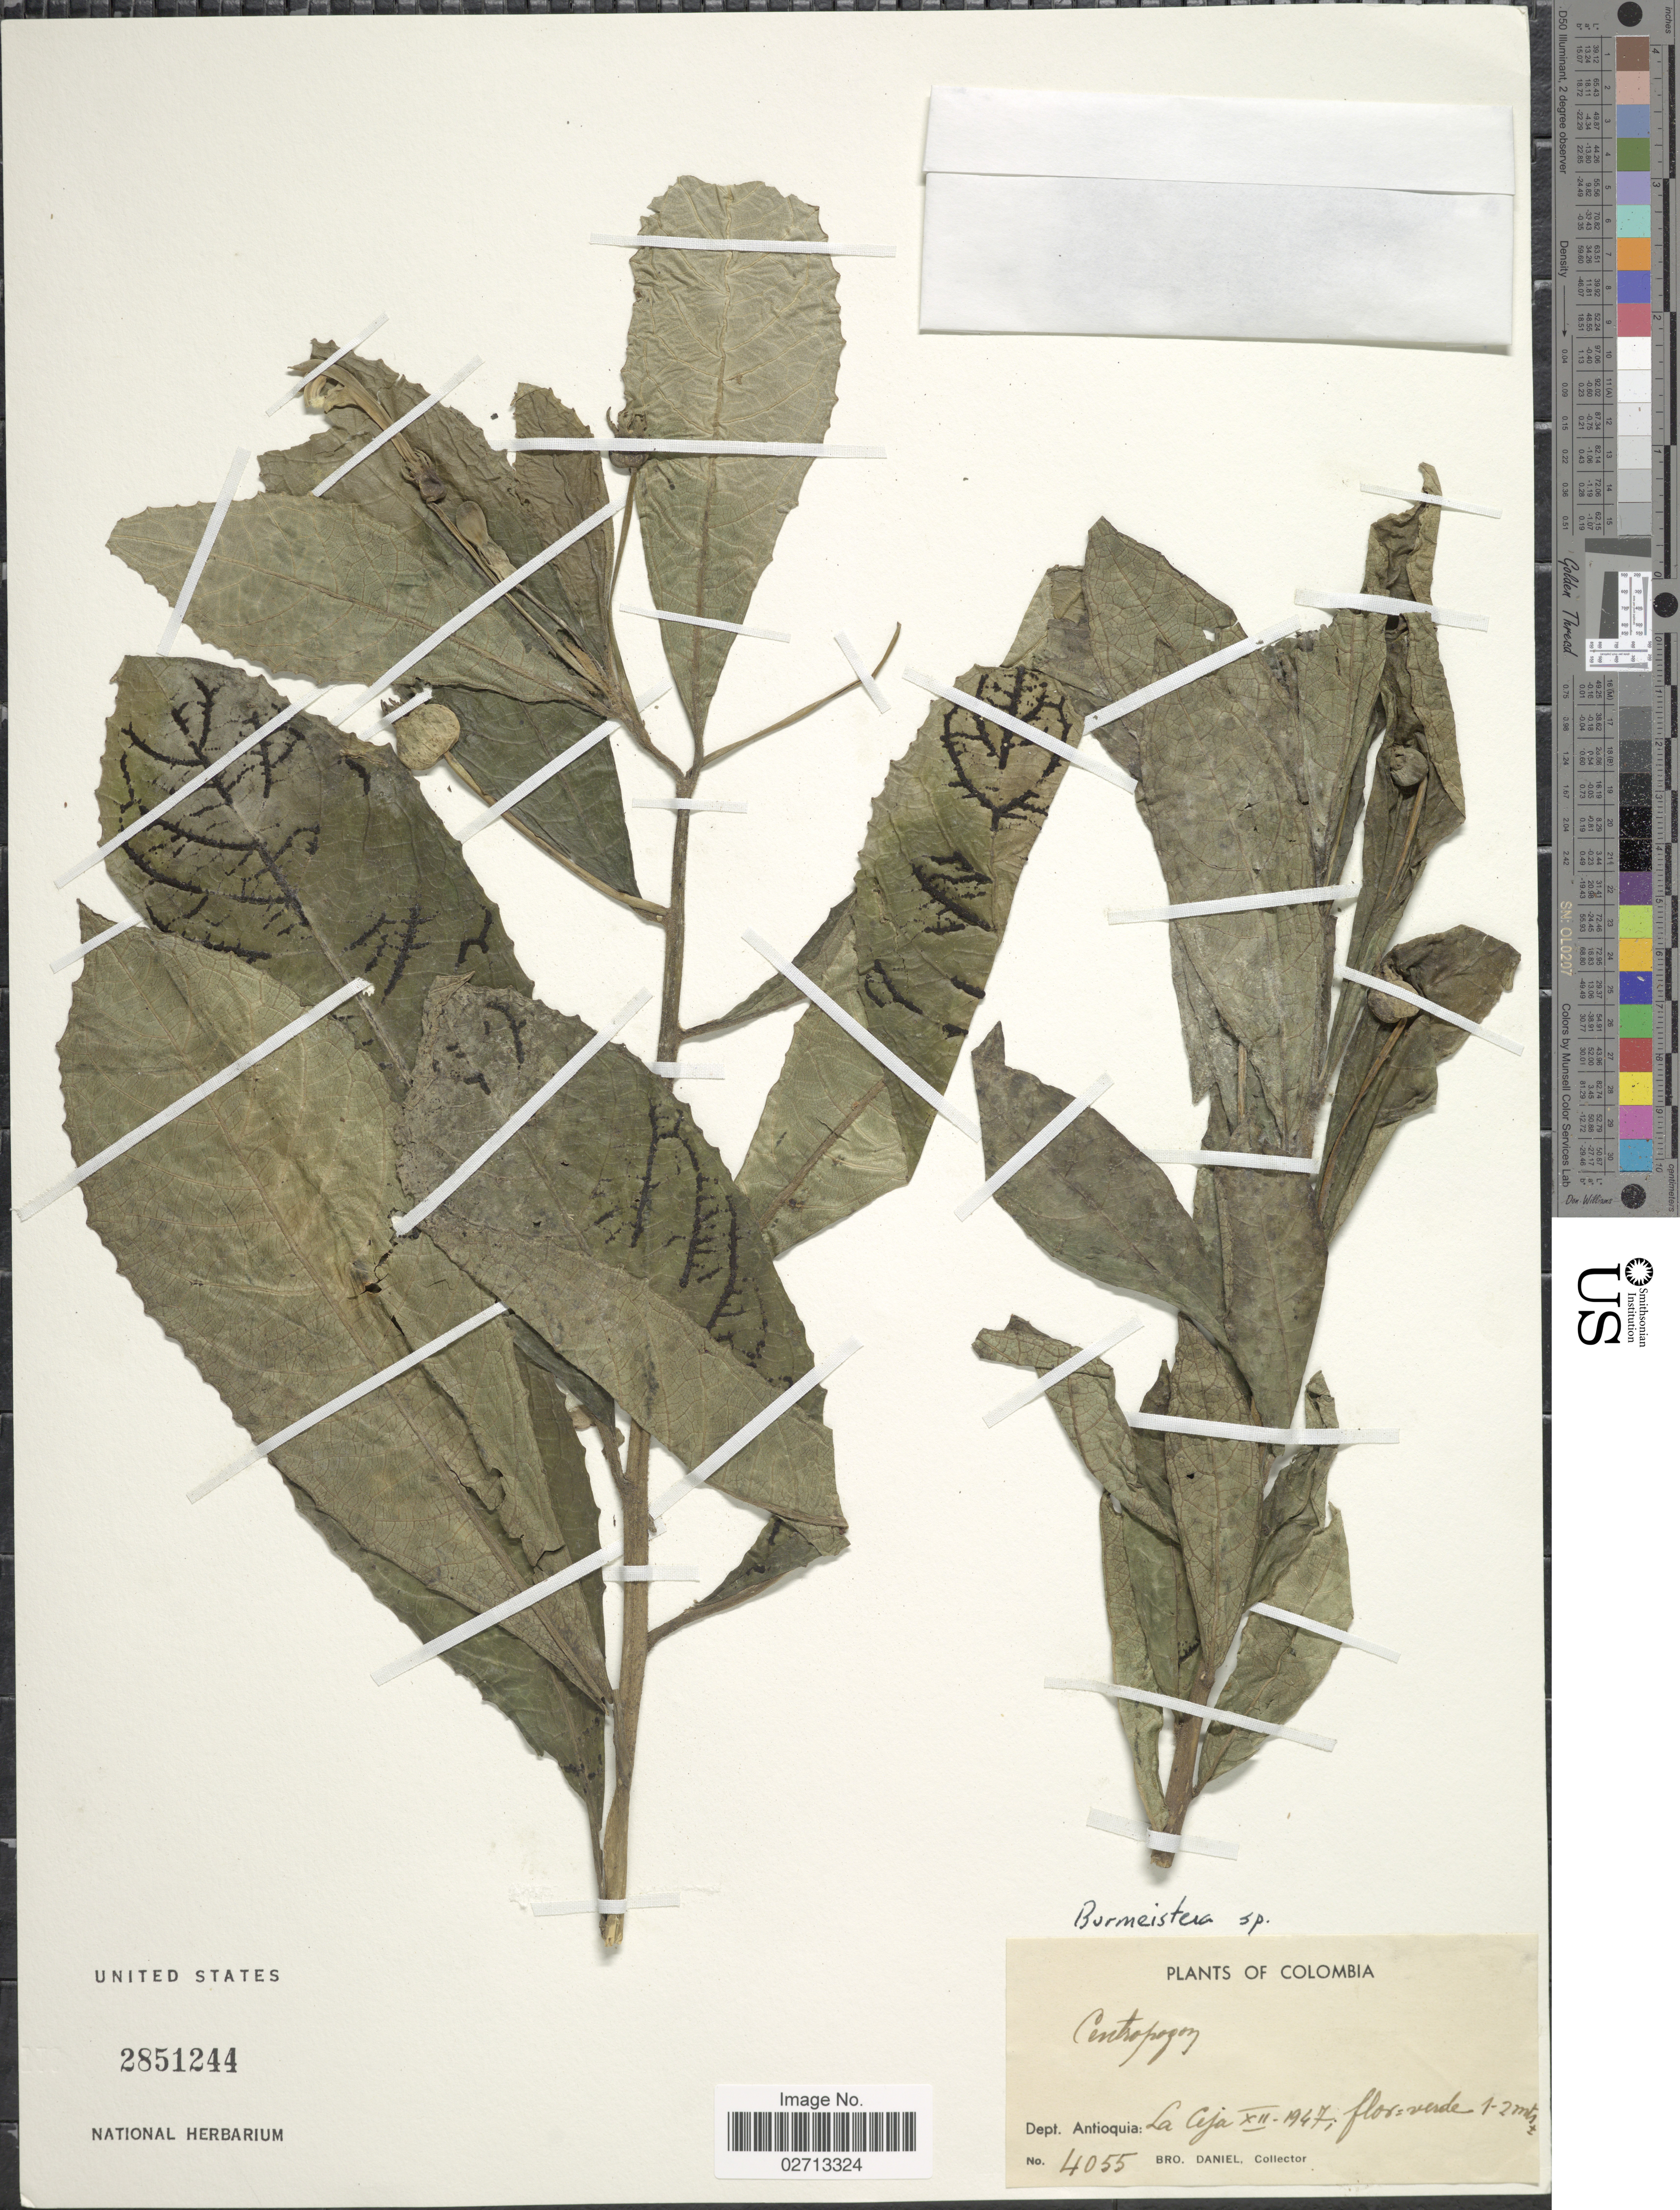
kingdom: Plantae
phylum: Tracheophyta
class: Magnoliopsida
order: Asterales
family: Campanulaceae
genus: Burmeistera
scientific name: Burmeistera sp.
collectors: Bro. Daniel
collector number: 4055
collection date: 1947-12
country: Colombia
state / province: Antioquia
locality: Dept. Antioquia: La Ceja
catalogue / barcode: US 2851244